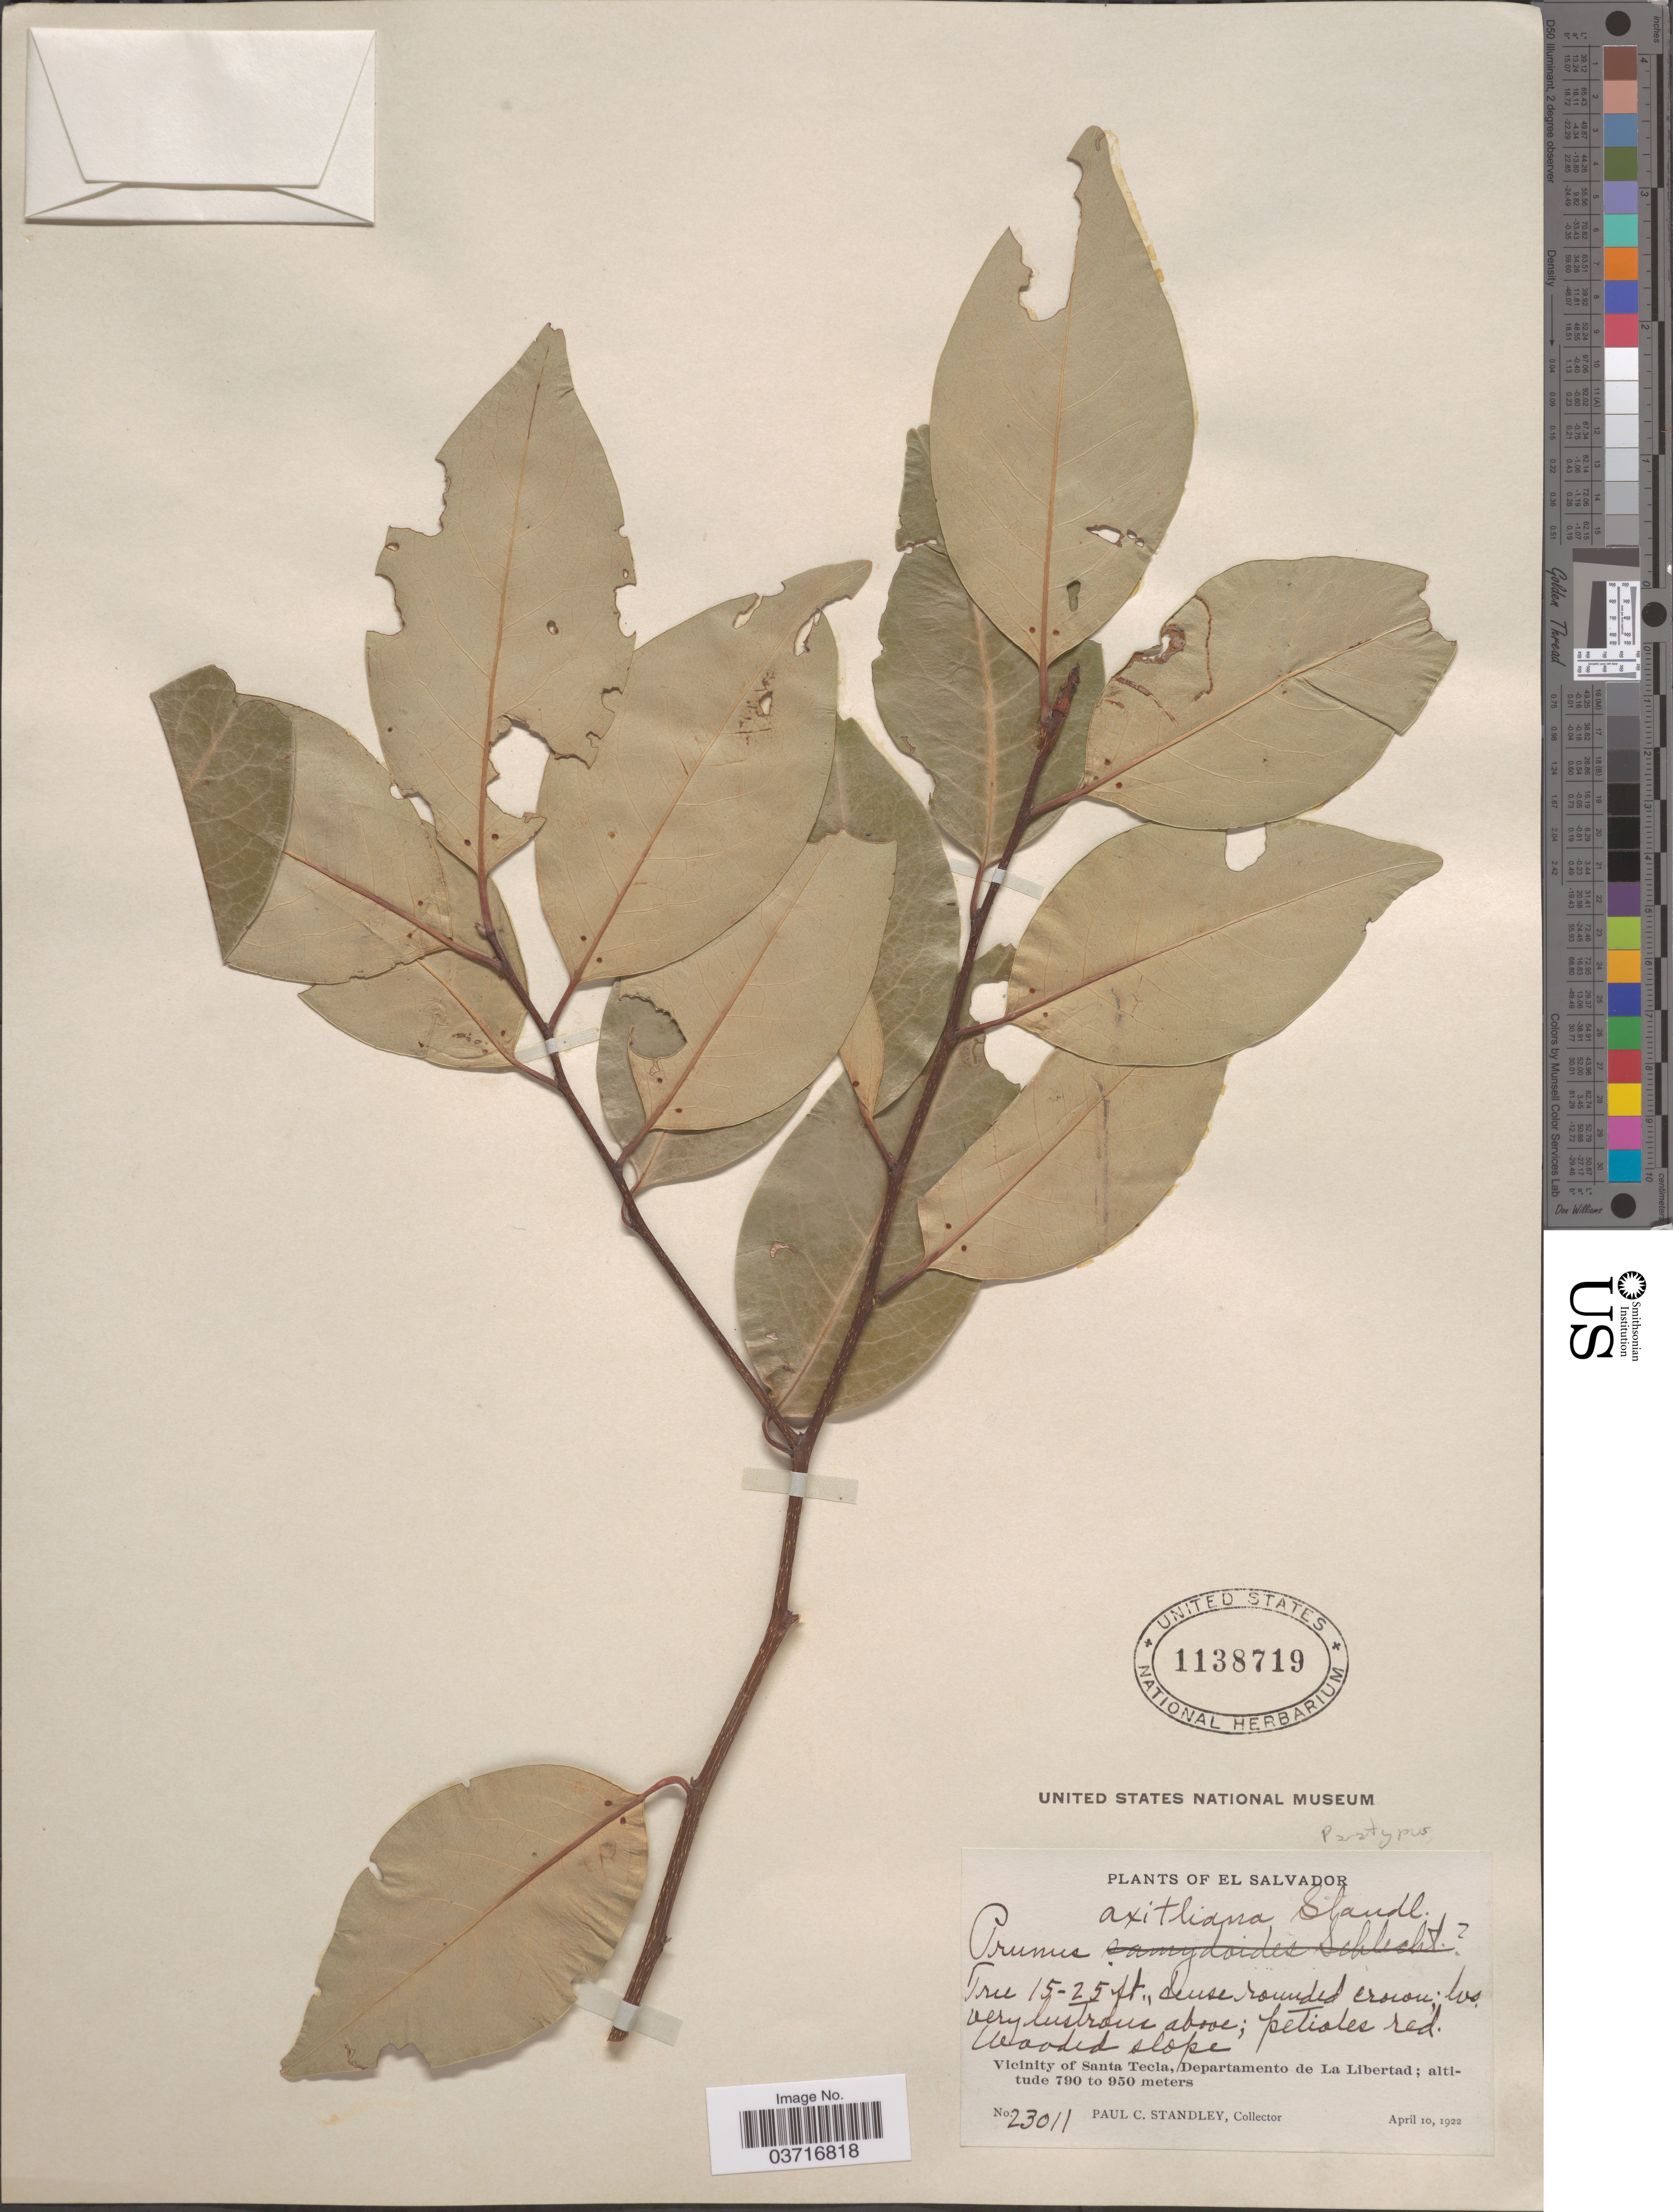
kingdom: Plantae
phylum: Tracheophyta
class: Magnoliopsida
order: Rosales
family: Rosaceae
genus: Prunus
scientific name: Prunus axitliana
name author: Standl.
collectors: P. C. Standley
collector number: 23011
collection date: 1922-04-10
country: El Salvador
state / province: La Libertad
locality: Vicinity of Santa Tecla, Departamento de La Libertad.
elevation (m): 790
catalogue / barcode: US 1138719